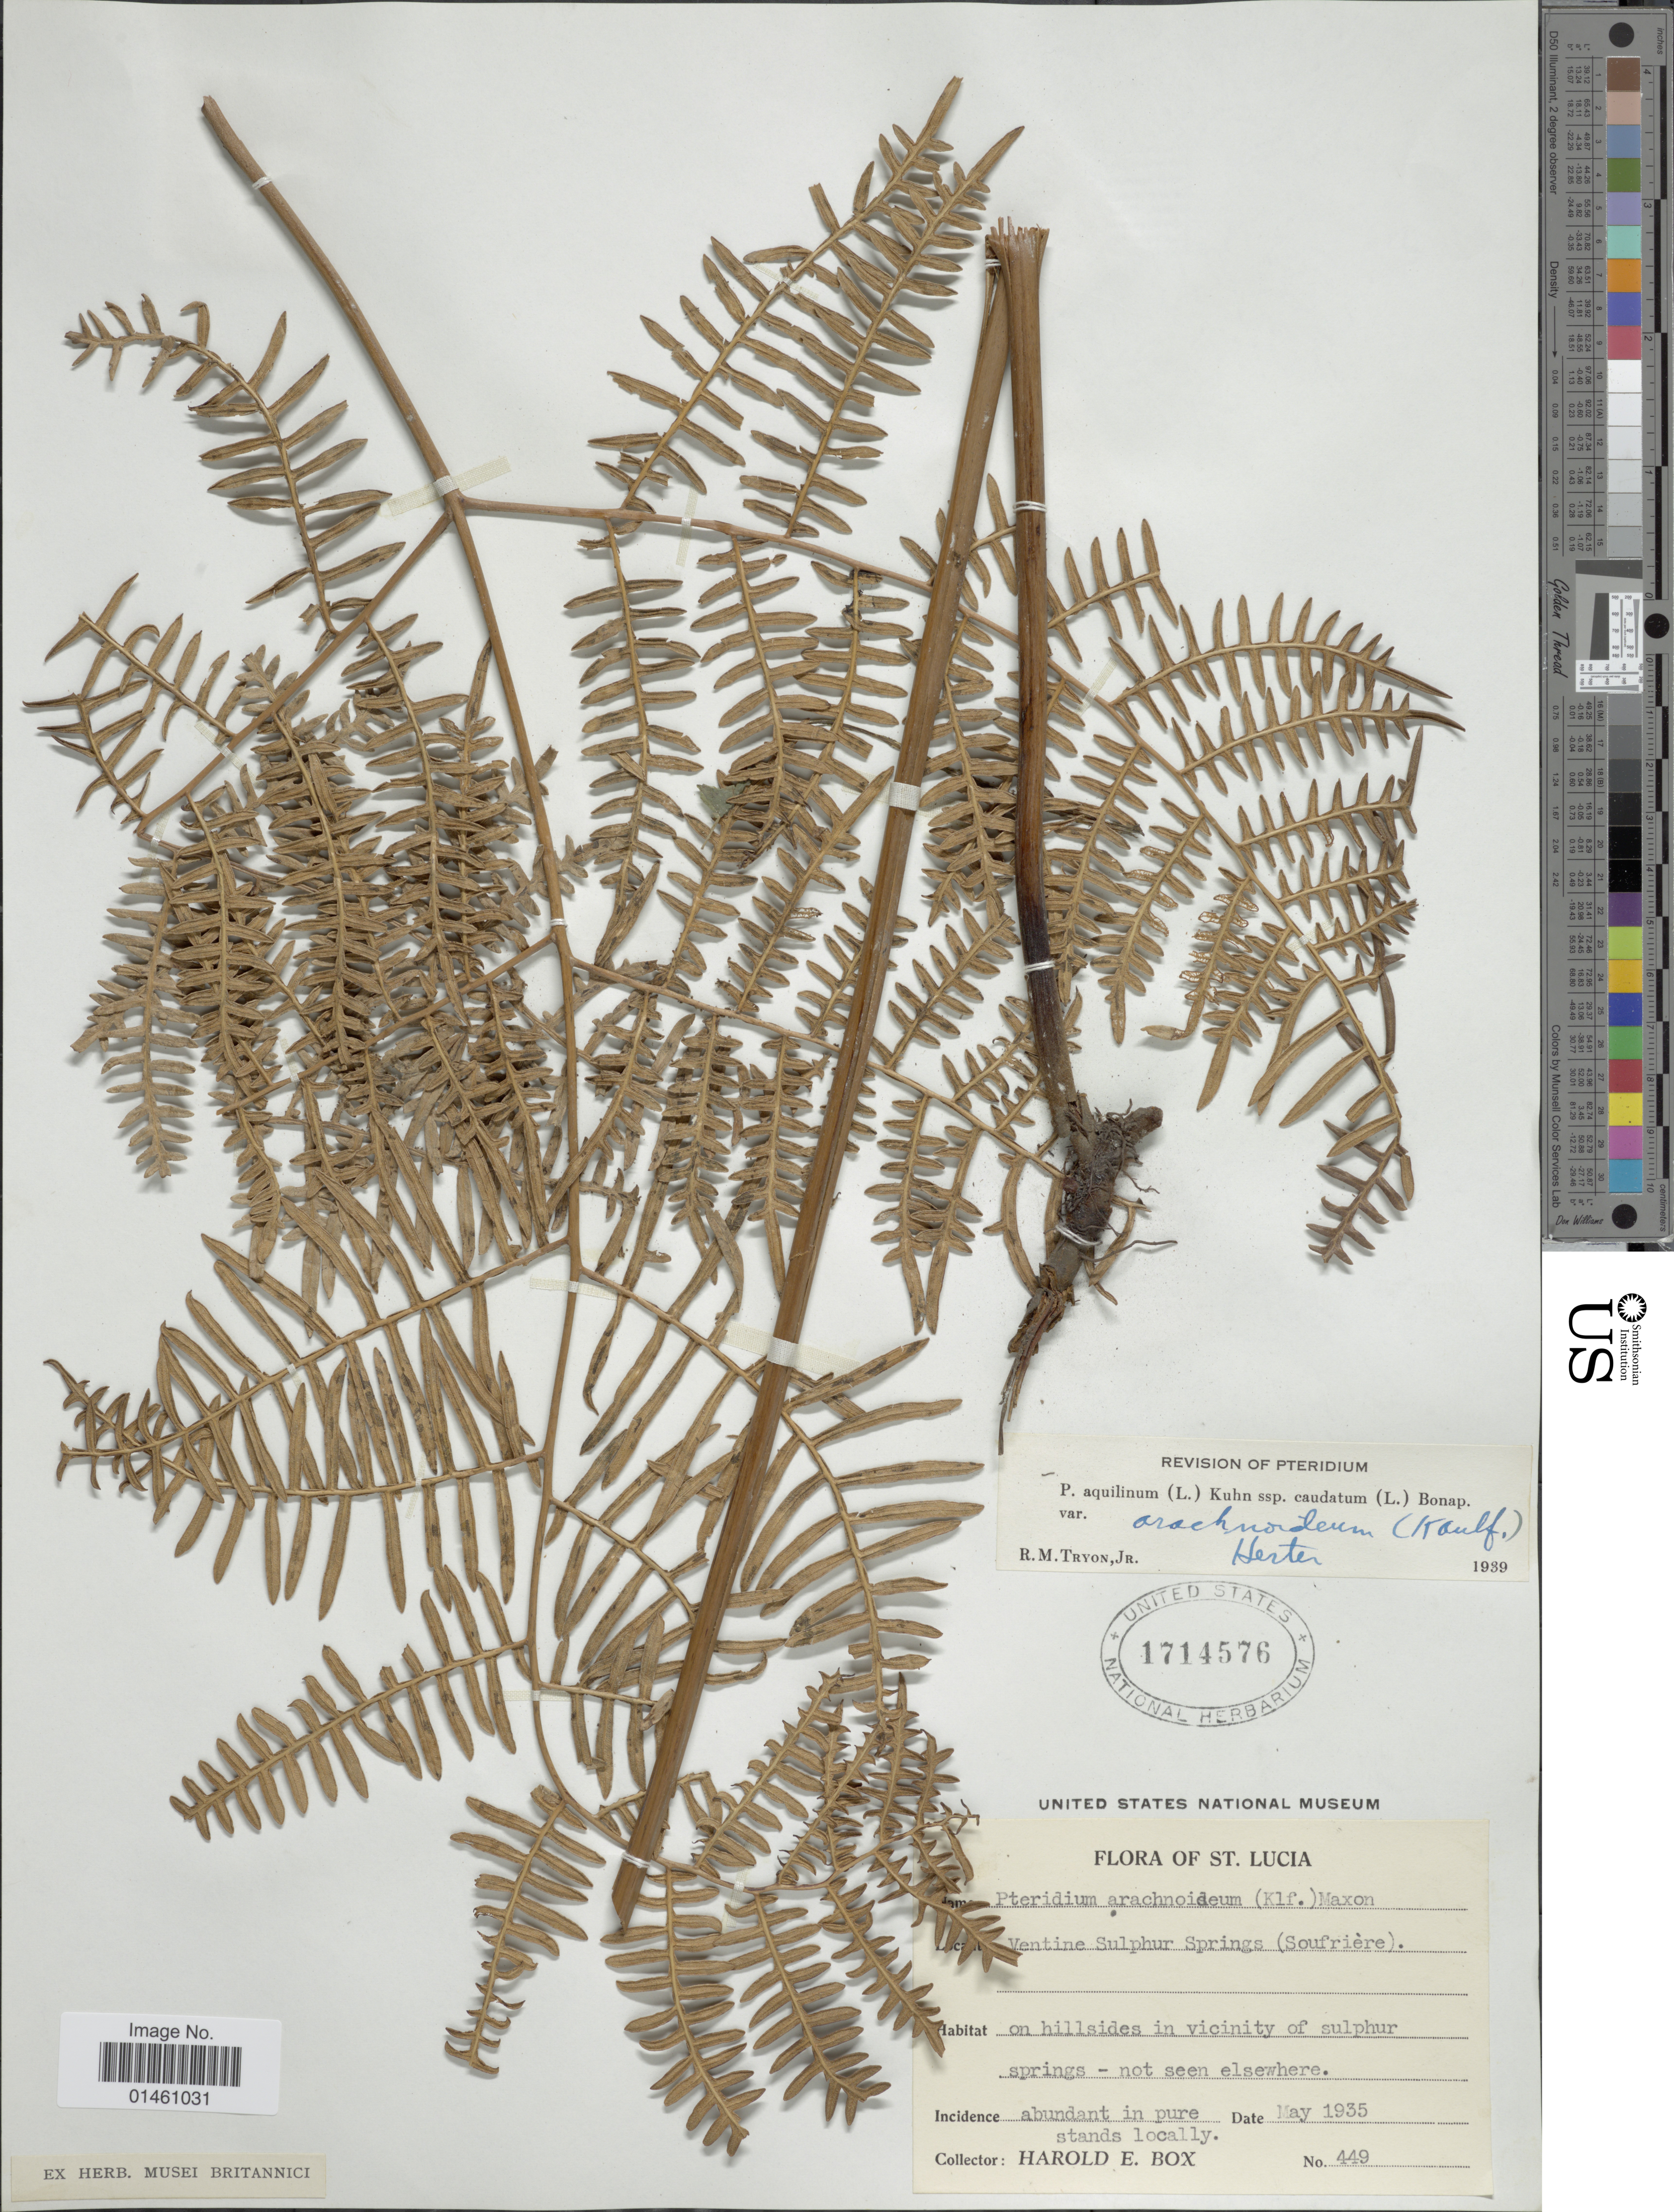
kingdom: Plantae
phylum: Tracheophyta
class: Polypodiopsida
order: Polypodiales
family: Dennstaedtiaceae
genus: Pteridium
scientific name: Pteridium aquilinum var. arachnoideum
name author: (Kaulf.) Herter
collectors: H. E. Box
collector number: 449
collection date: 1935-05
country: St. Lucia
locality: On hillsides in vicinity of sulphur springs, abundant in pure stands locally.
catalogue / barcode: US 1714576